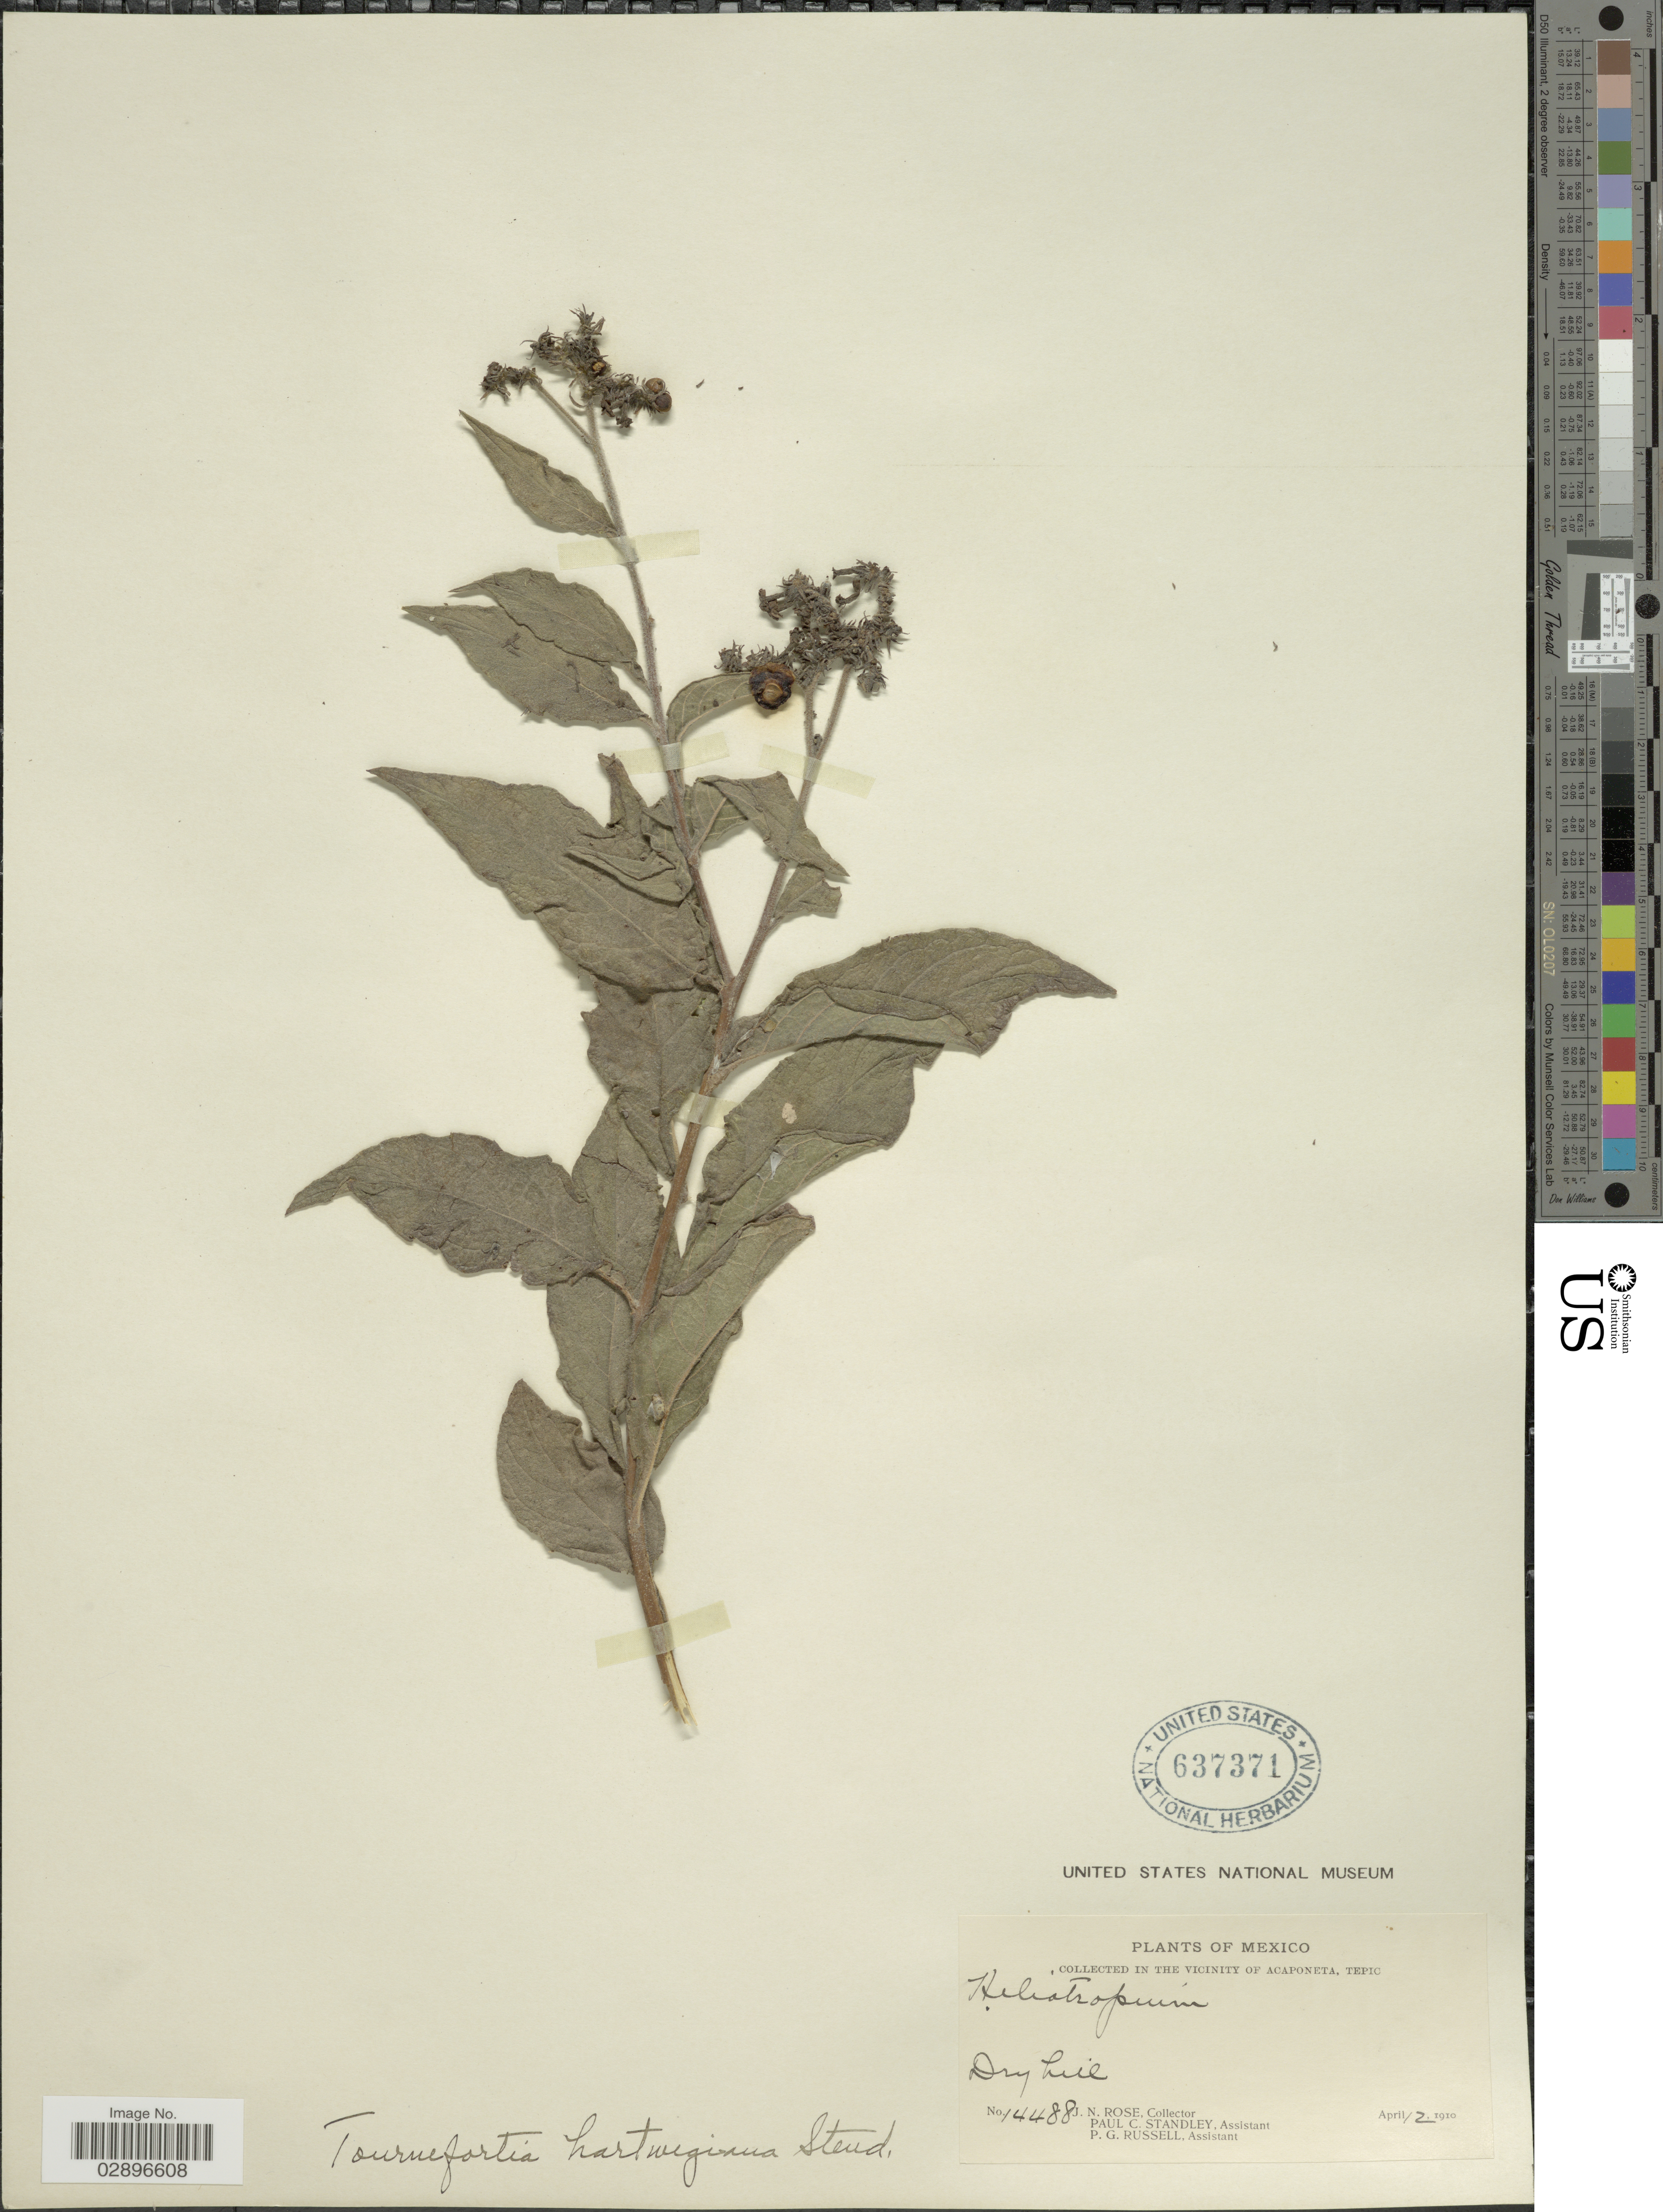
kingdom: Plantae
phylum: Tracheophyta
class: Magnoliopsida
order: Boraginales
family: Heliotropiaceae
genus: Tournefortia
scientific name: Tournefortia hartwegiana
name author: Steud.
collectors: J. N. Rose, P. C. Standley & P. G. Russell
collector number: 14488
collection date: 1910-04-12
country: Mexico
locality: In the vicinity of Acaponeta, Tepic.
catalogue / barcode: US 637371